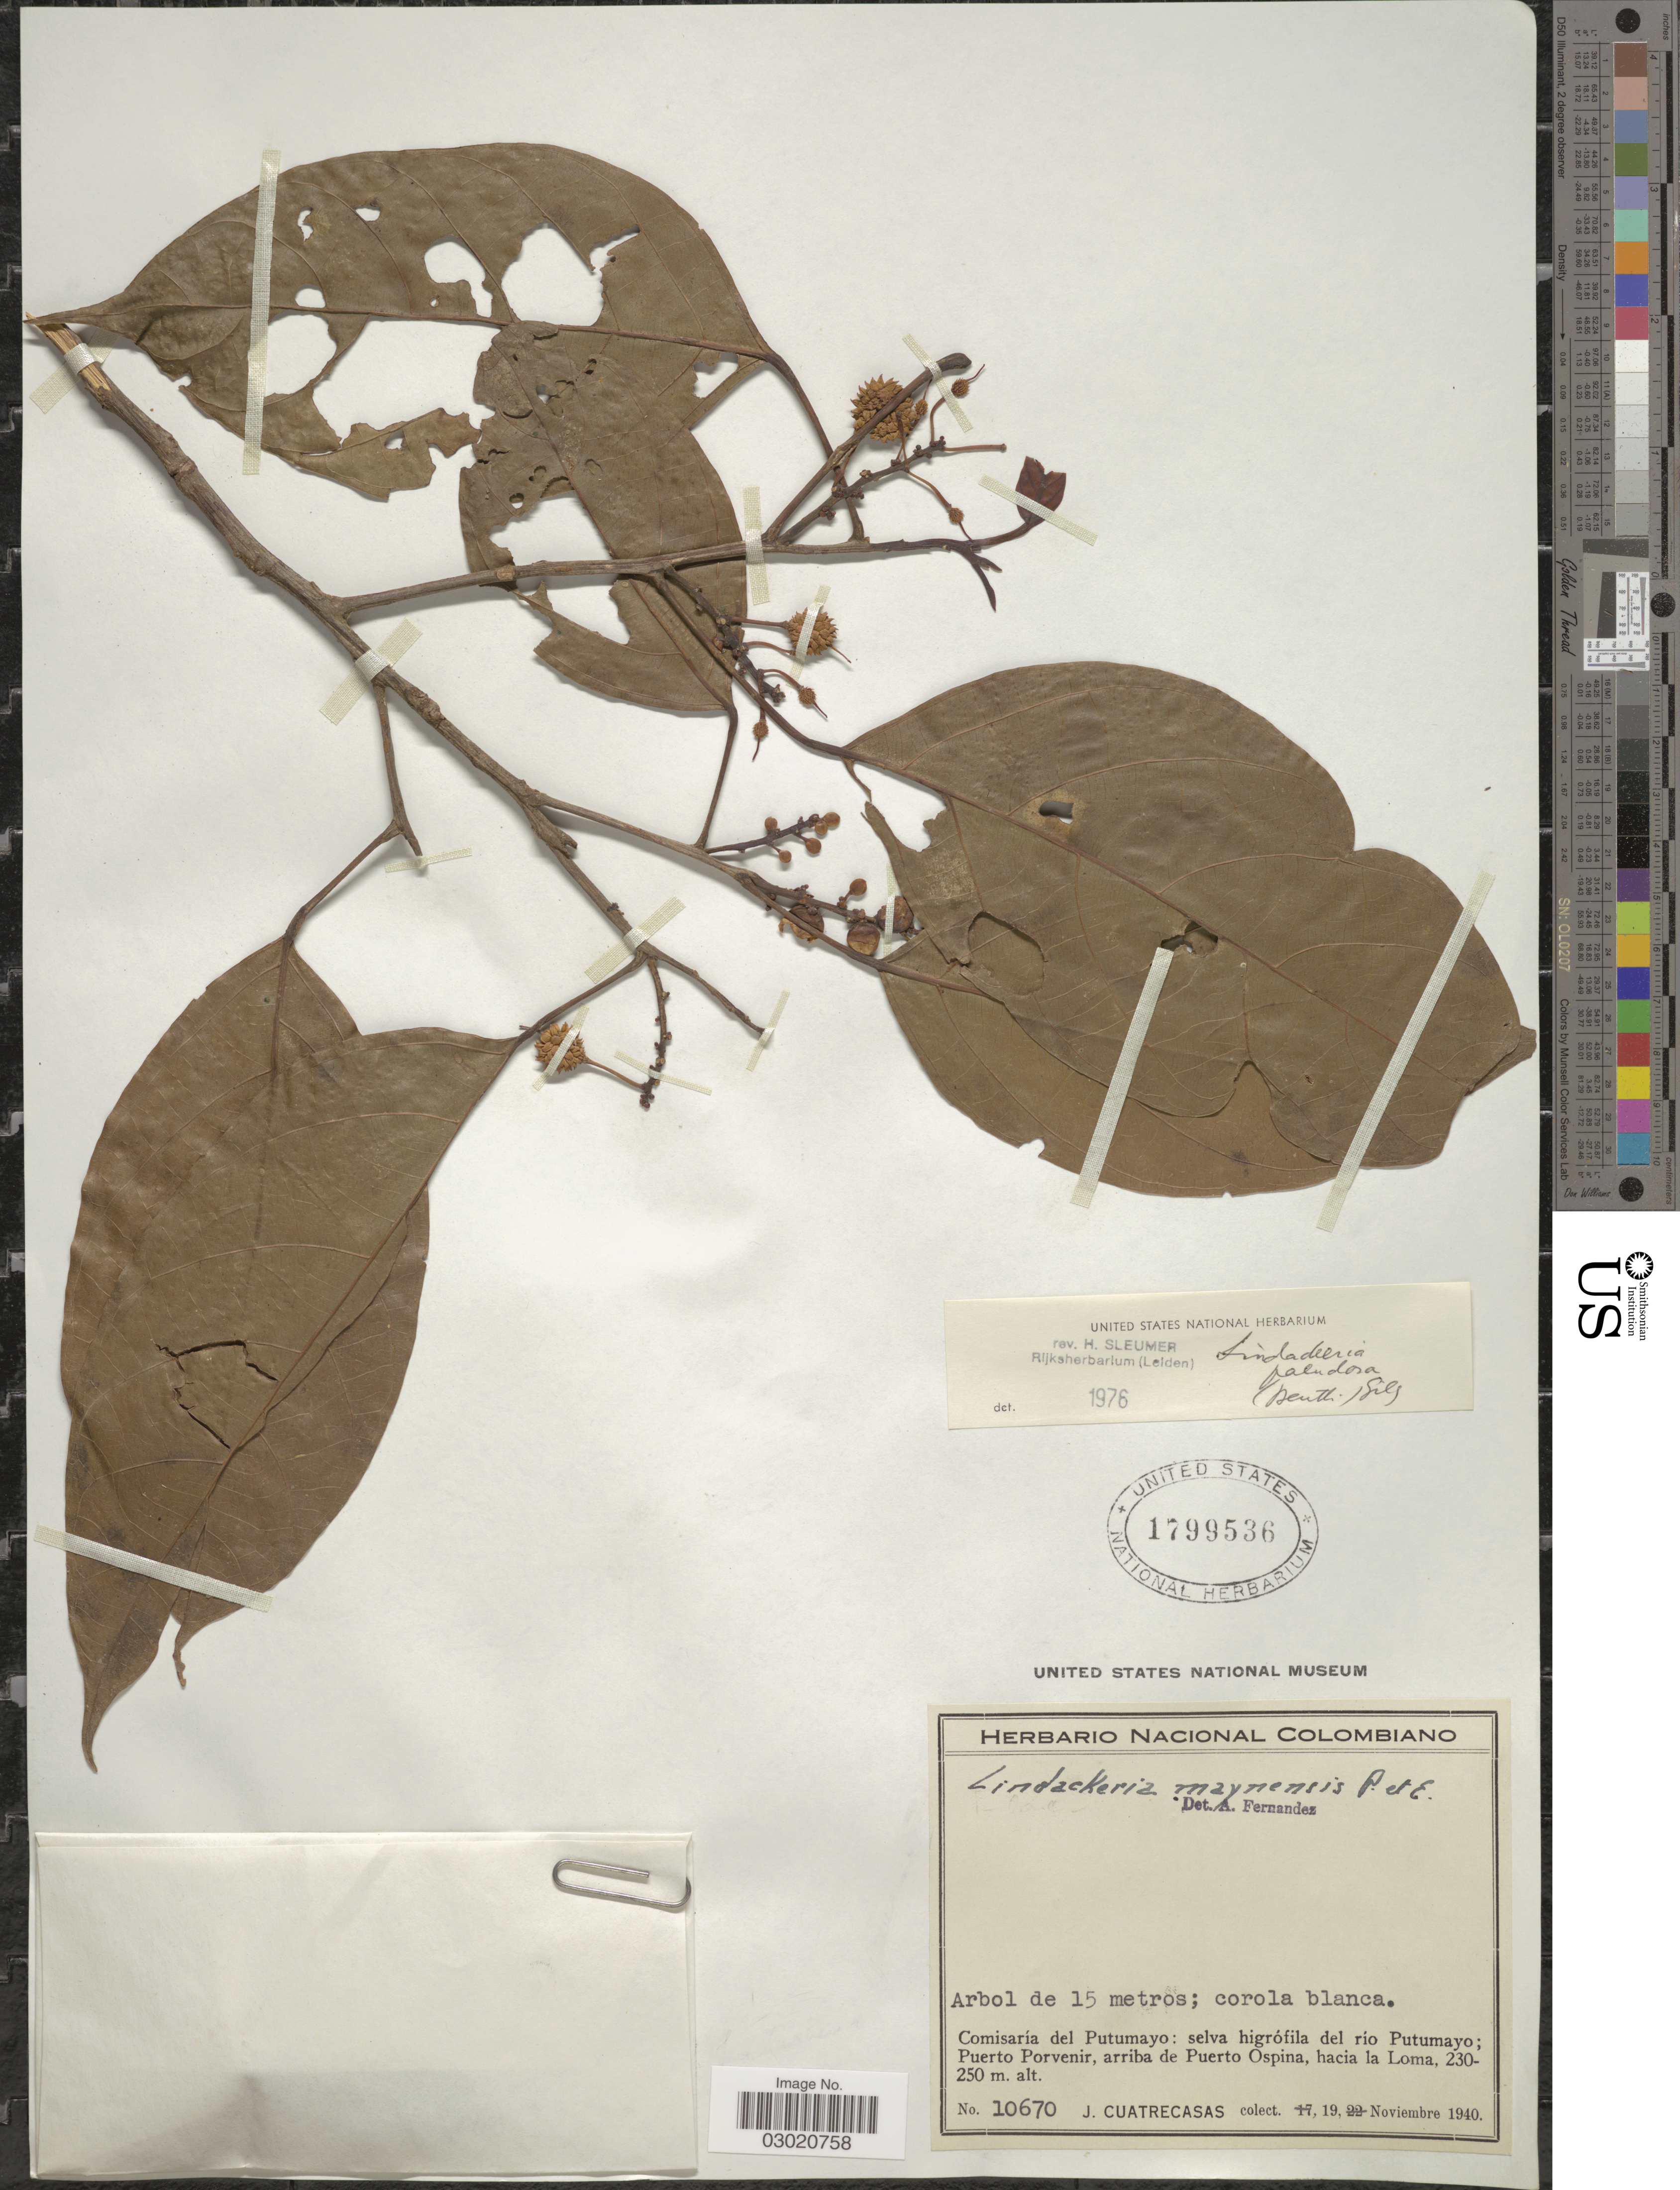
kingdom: Plantae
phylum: Tracheophyta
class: Magnoliopsida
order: Malpighiales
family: Achariaceae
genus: Lindackeria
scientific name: Lindackeria paludosa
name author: (Benth.) Gilg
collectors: J. Cuatrecasas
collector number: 10670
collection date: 1940-11-19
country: Colombia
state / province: Putumayo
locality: Comisaría del Putumayo: selva higrófila del río Putumayo; Puerto Porvenir, arriba de Puerto Ospina, hacia la Loma.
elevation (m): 230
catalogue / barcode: US 1799536